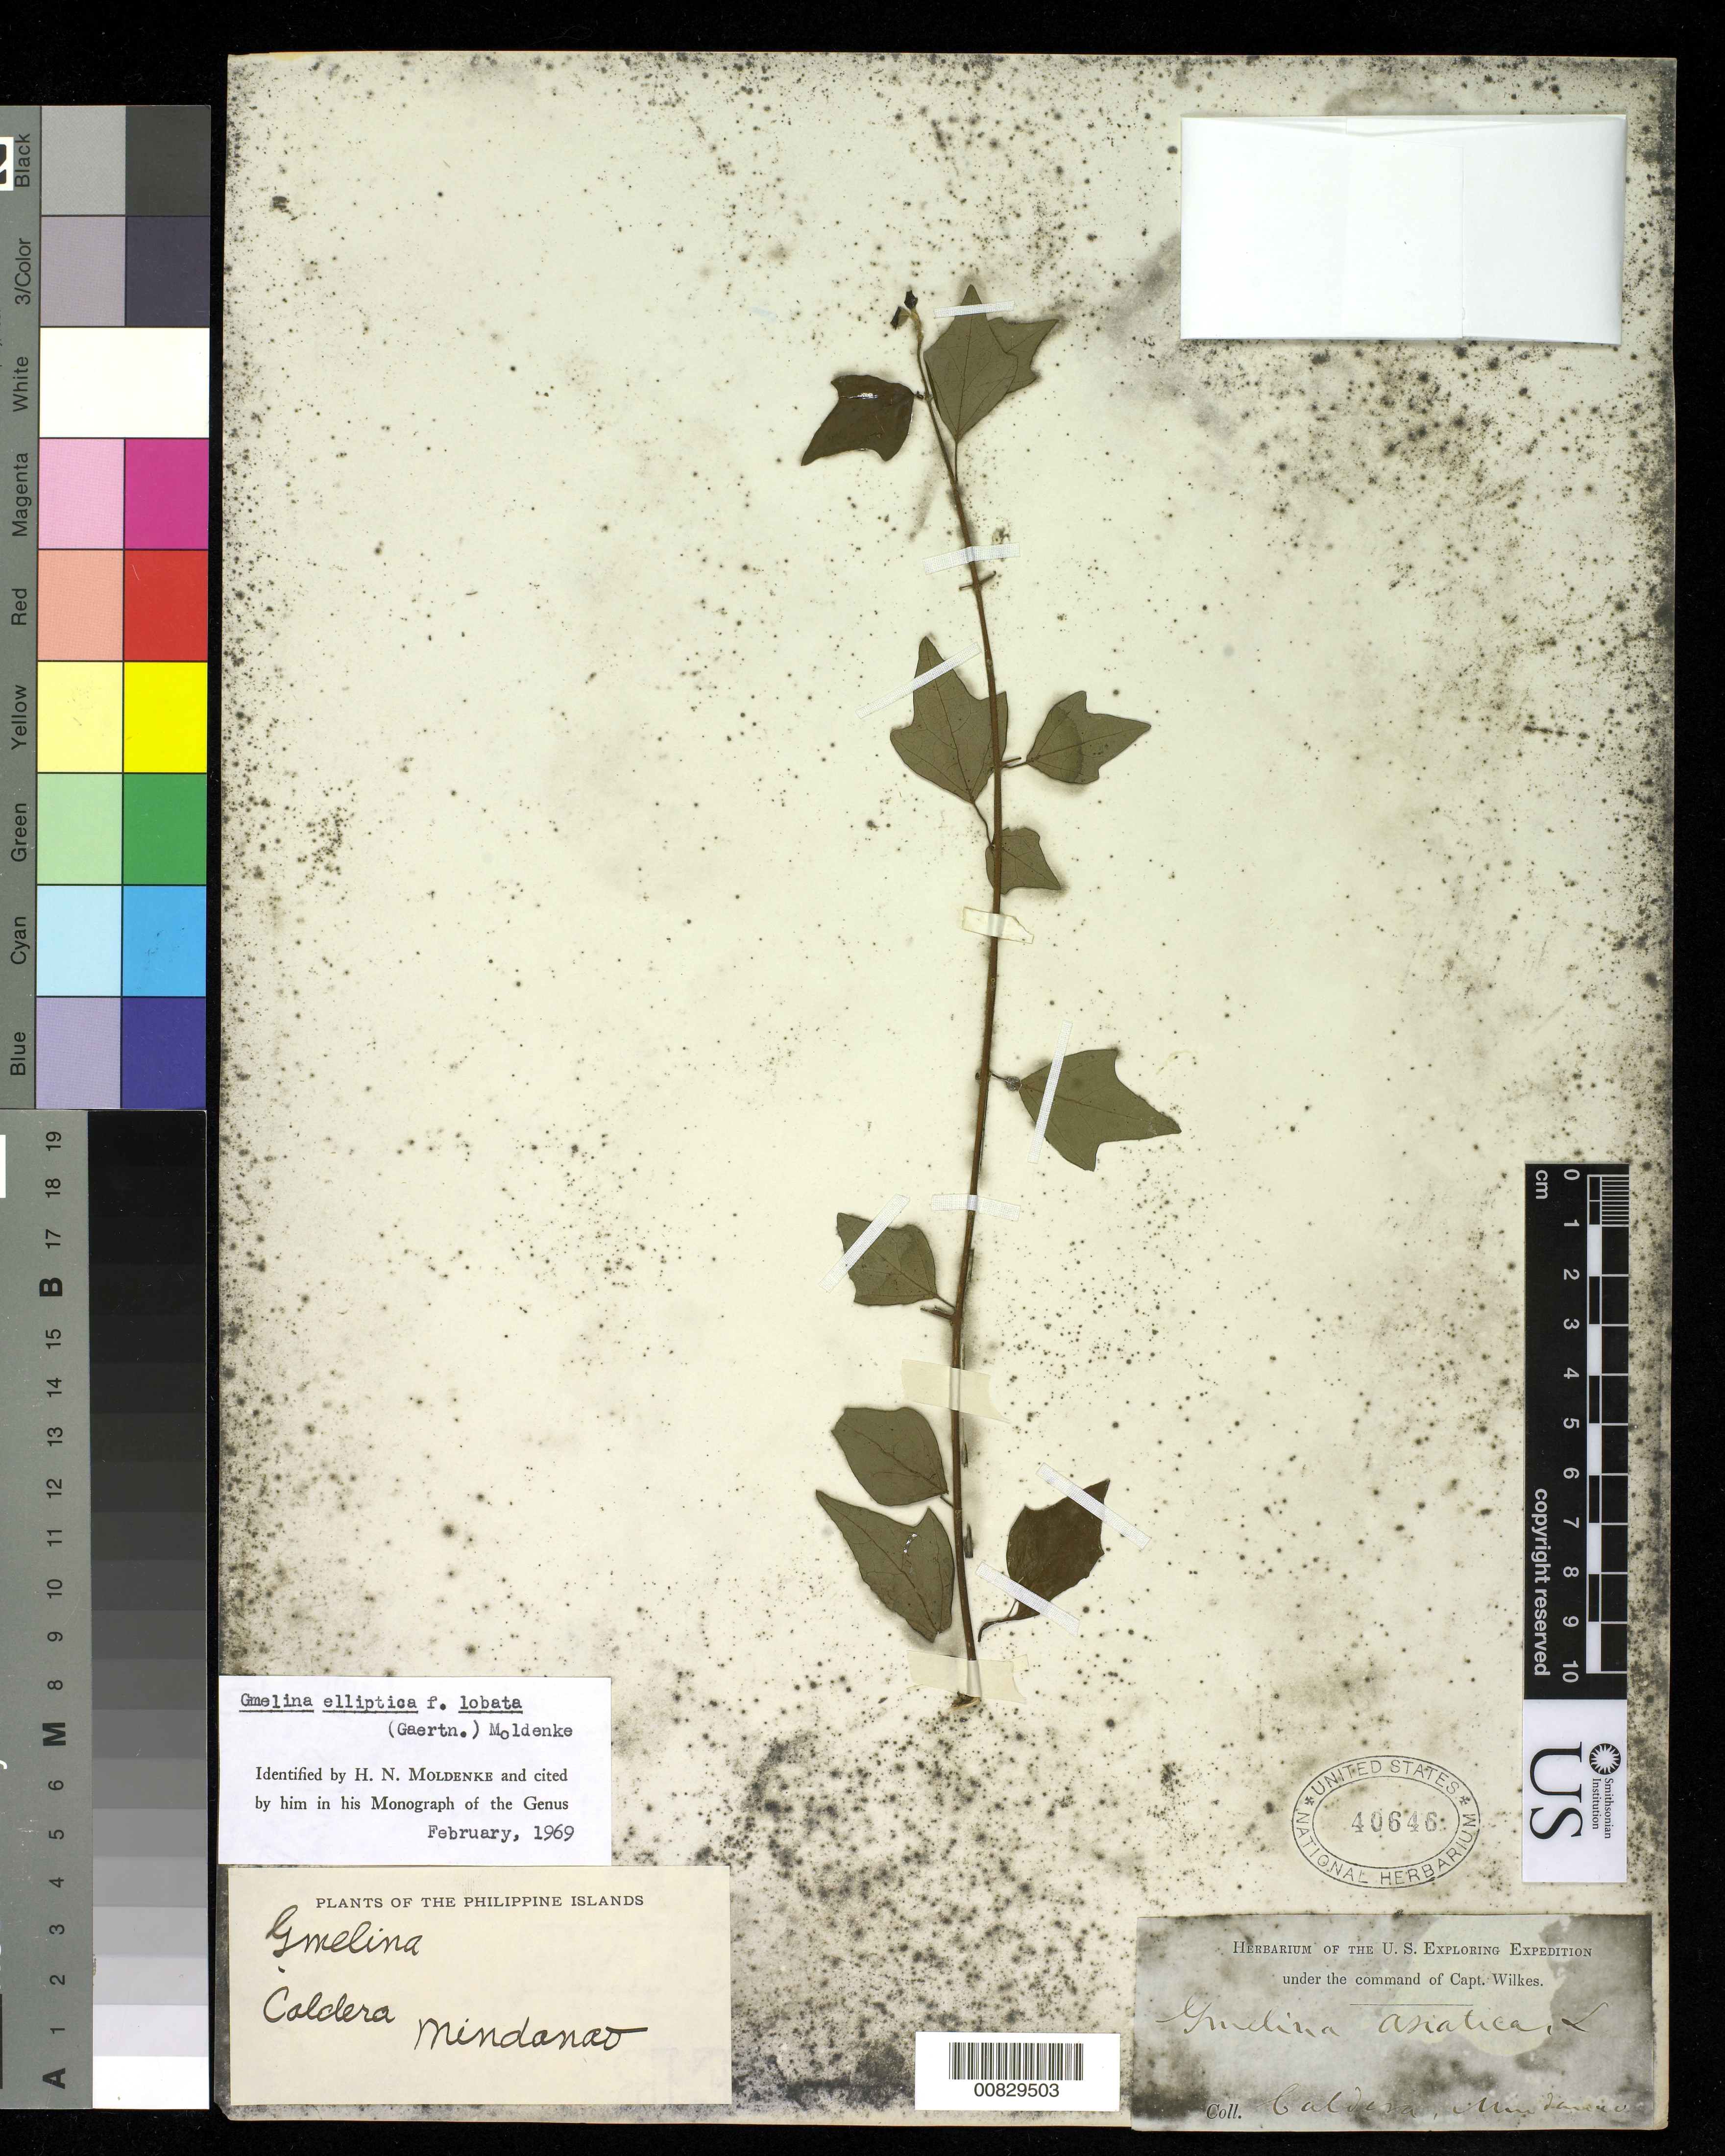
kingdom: Plantae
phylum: Tracheophyta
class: Magnoliopsida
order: Lamiales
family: Lamiaceae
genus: Gmelina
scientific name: Gmelina elliptica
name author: Sm.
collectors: Wilkes Explor. Exped.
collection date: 1838/1842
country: Philippines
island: Mindanao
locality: Caldera, Mindanao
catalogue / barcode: US 40646